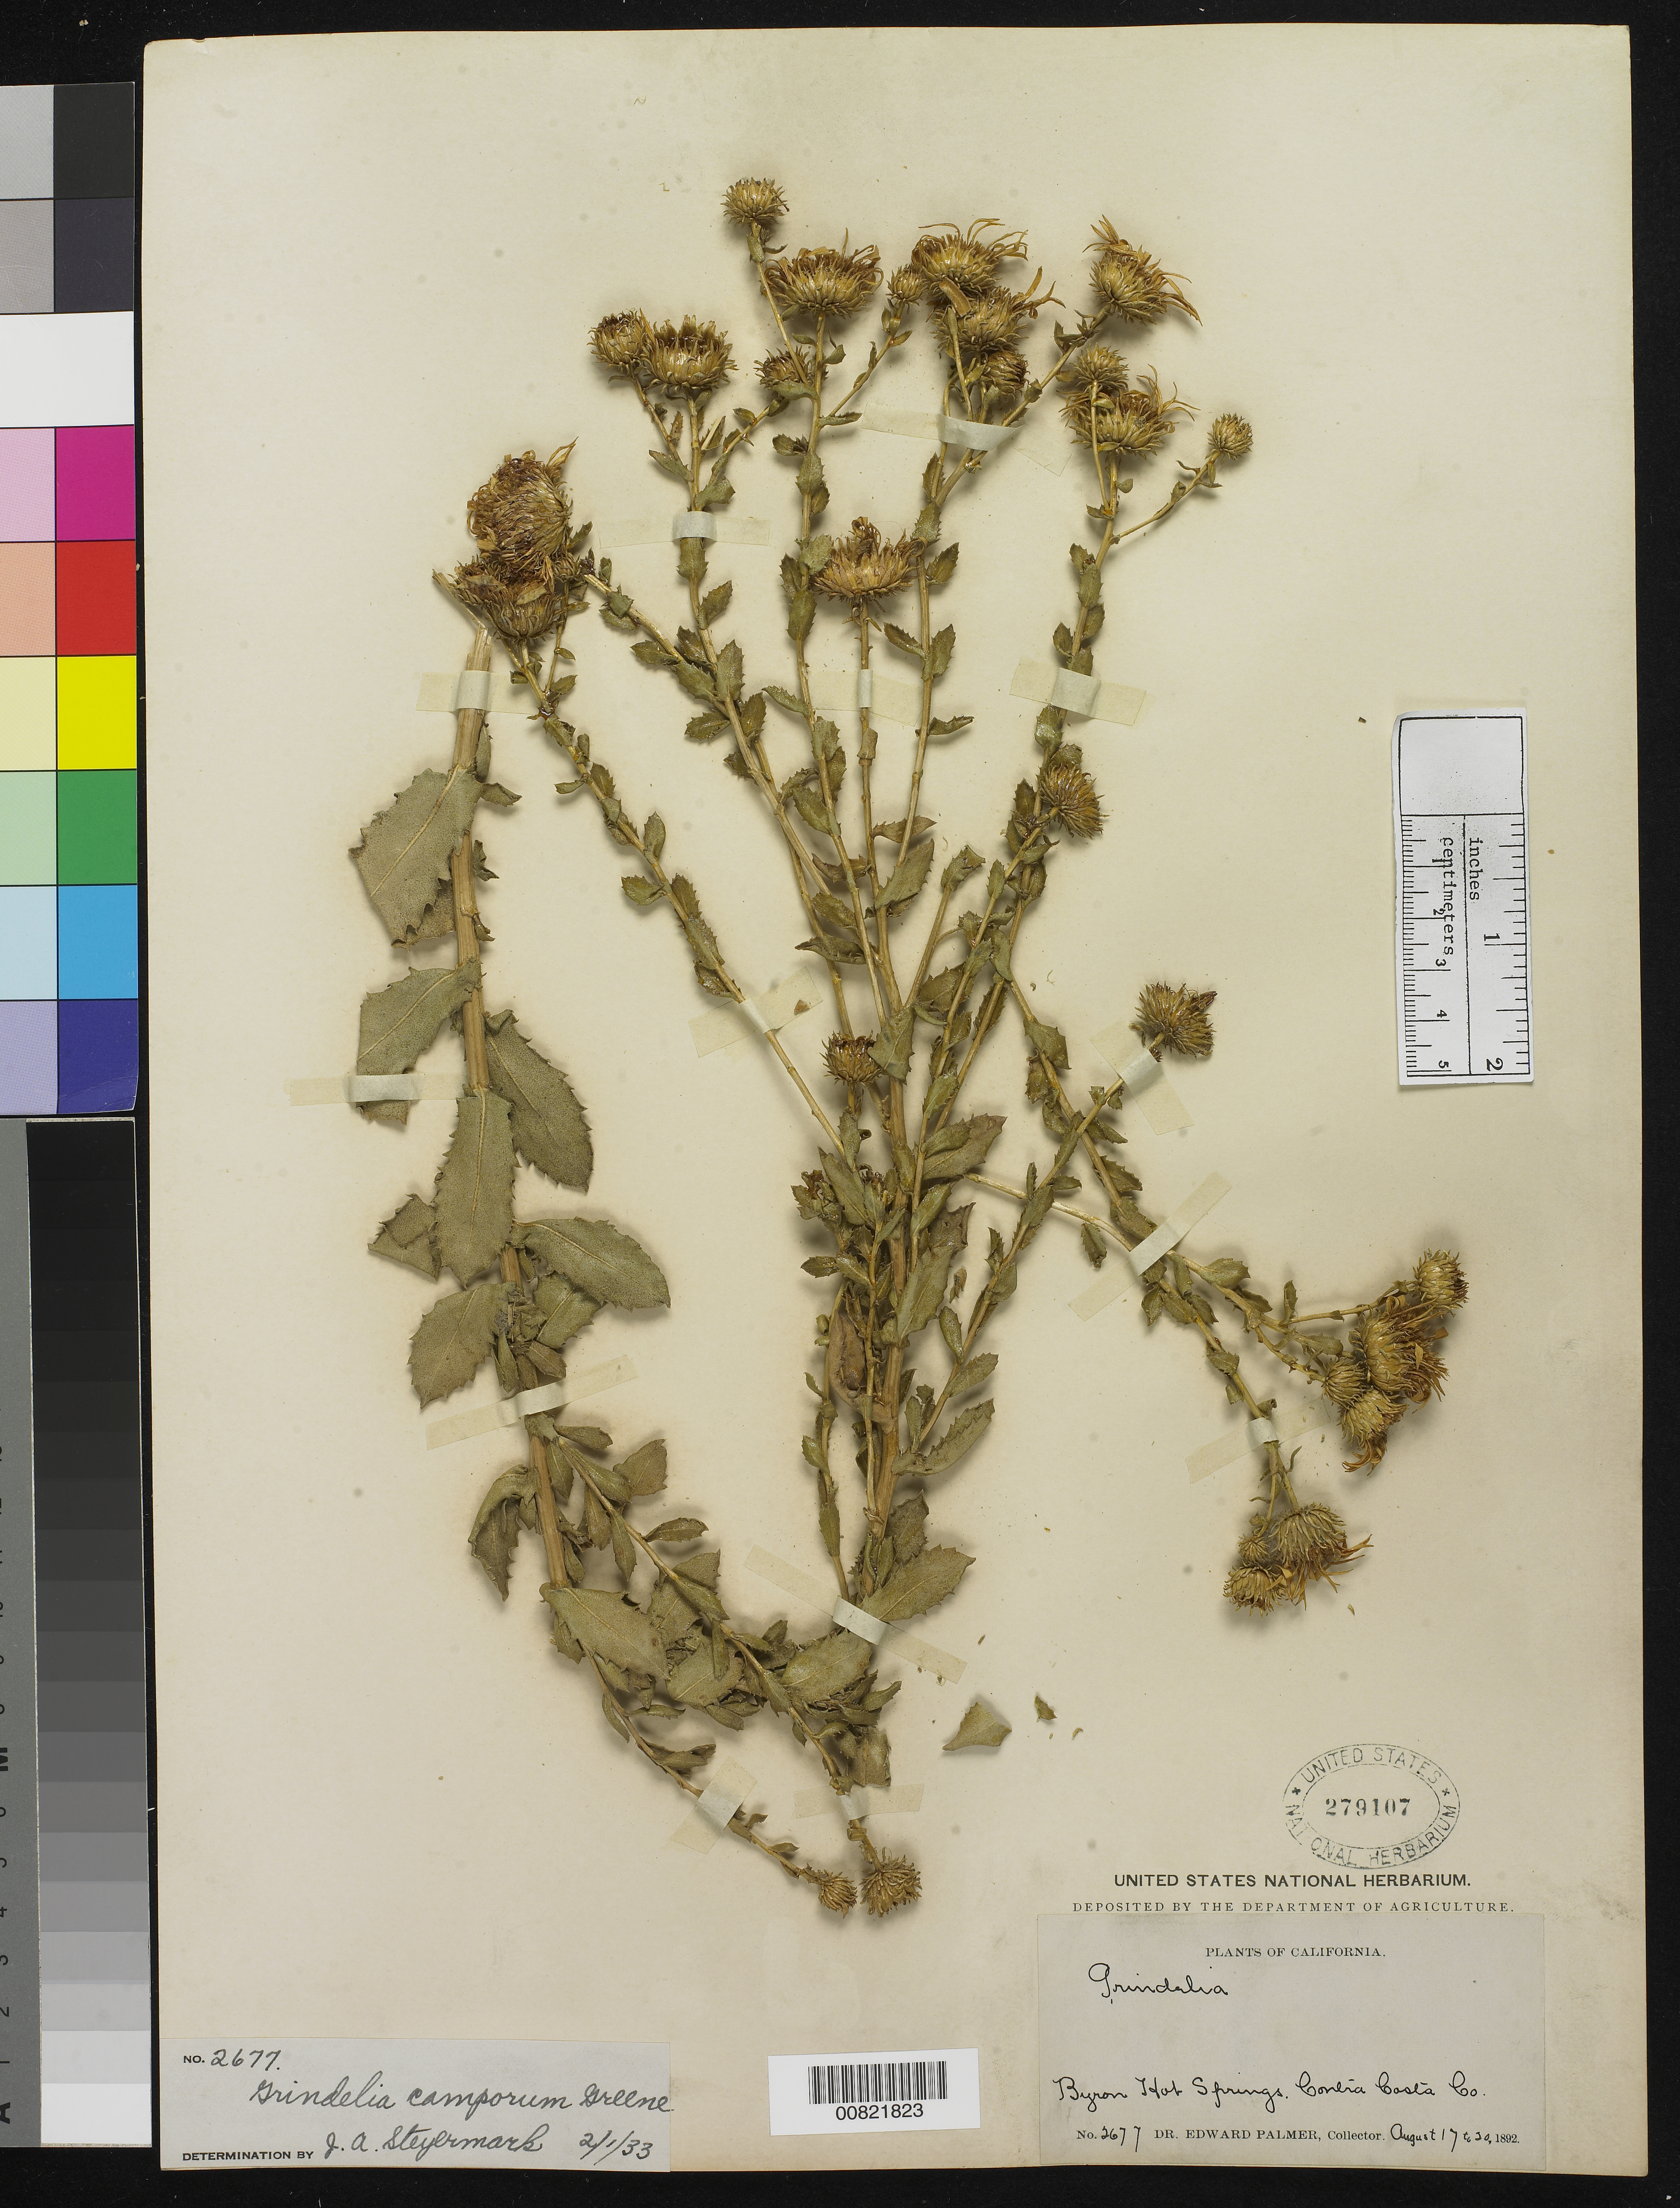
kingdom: Plantae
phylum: Tracheophyta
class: Magnoliopsida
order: Asterales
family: Asteraceae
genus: Grindelia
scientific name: Grindelia camporum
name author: Greene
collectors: E. Palmer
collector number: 2677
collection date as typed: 17 Aug 1892 to 20 Aug 1892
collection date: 1892-08-17/1892-08-20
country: United States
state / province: California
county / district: Contra Costa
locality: Byron Hot Springs, Contra Costa County, California.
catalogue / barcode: US 279107